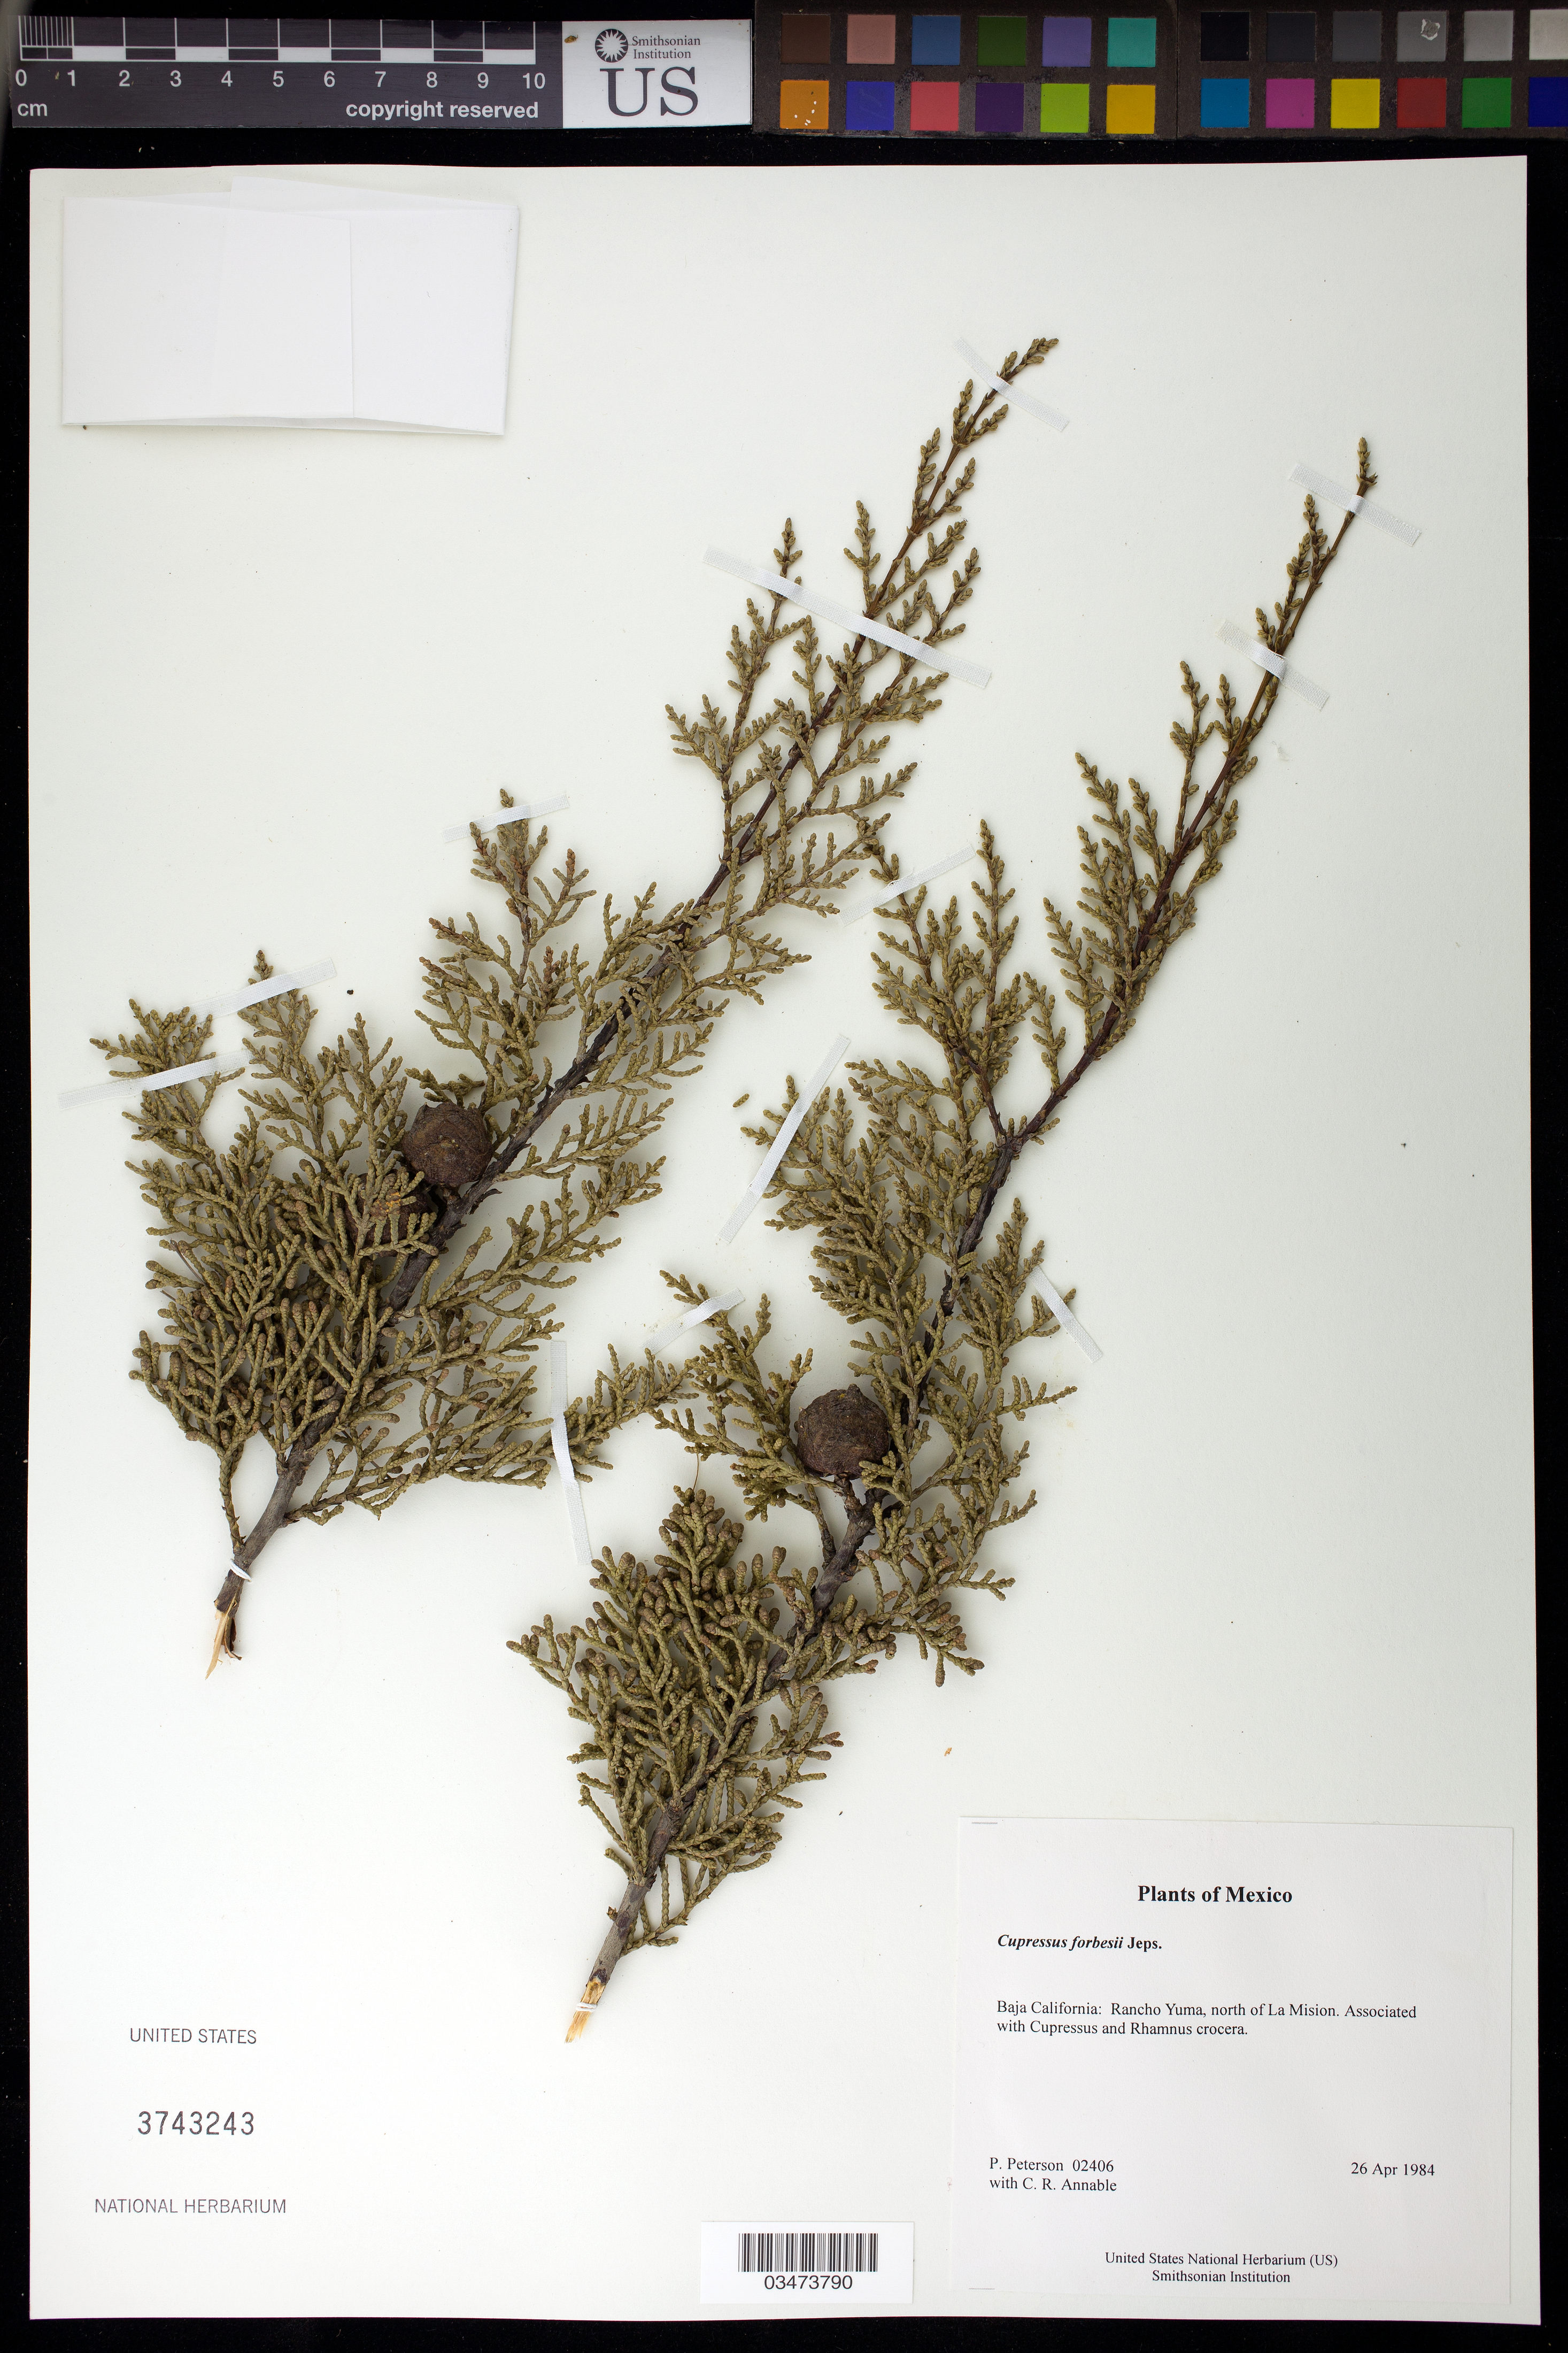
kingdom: Plantae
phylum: Tracheophyta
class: Pinopsida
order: Pinales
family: Cupressaceae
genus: Hesperocyparis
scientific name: Hesperocyparis forbesii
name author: (Jeps.) Bartel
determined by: (US) Smithsonian Institution - National Museum of Natural History - Department of Botany (UNITED STATES)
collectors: P. M. Peterson & C. R. Annable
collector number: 02406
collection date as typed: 26 Apr 1984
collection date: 1984-04-26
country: Mexico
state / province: Baja California Norte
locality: Rancho Yuma, north of La Mision.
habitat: Associated with Cupressus and Rhamnus crocera.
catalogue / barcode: US 3743243